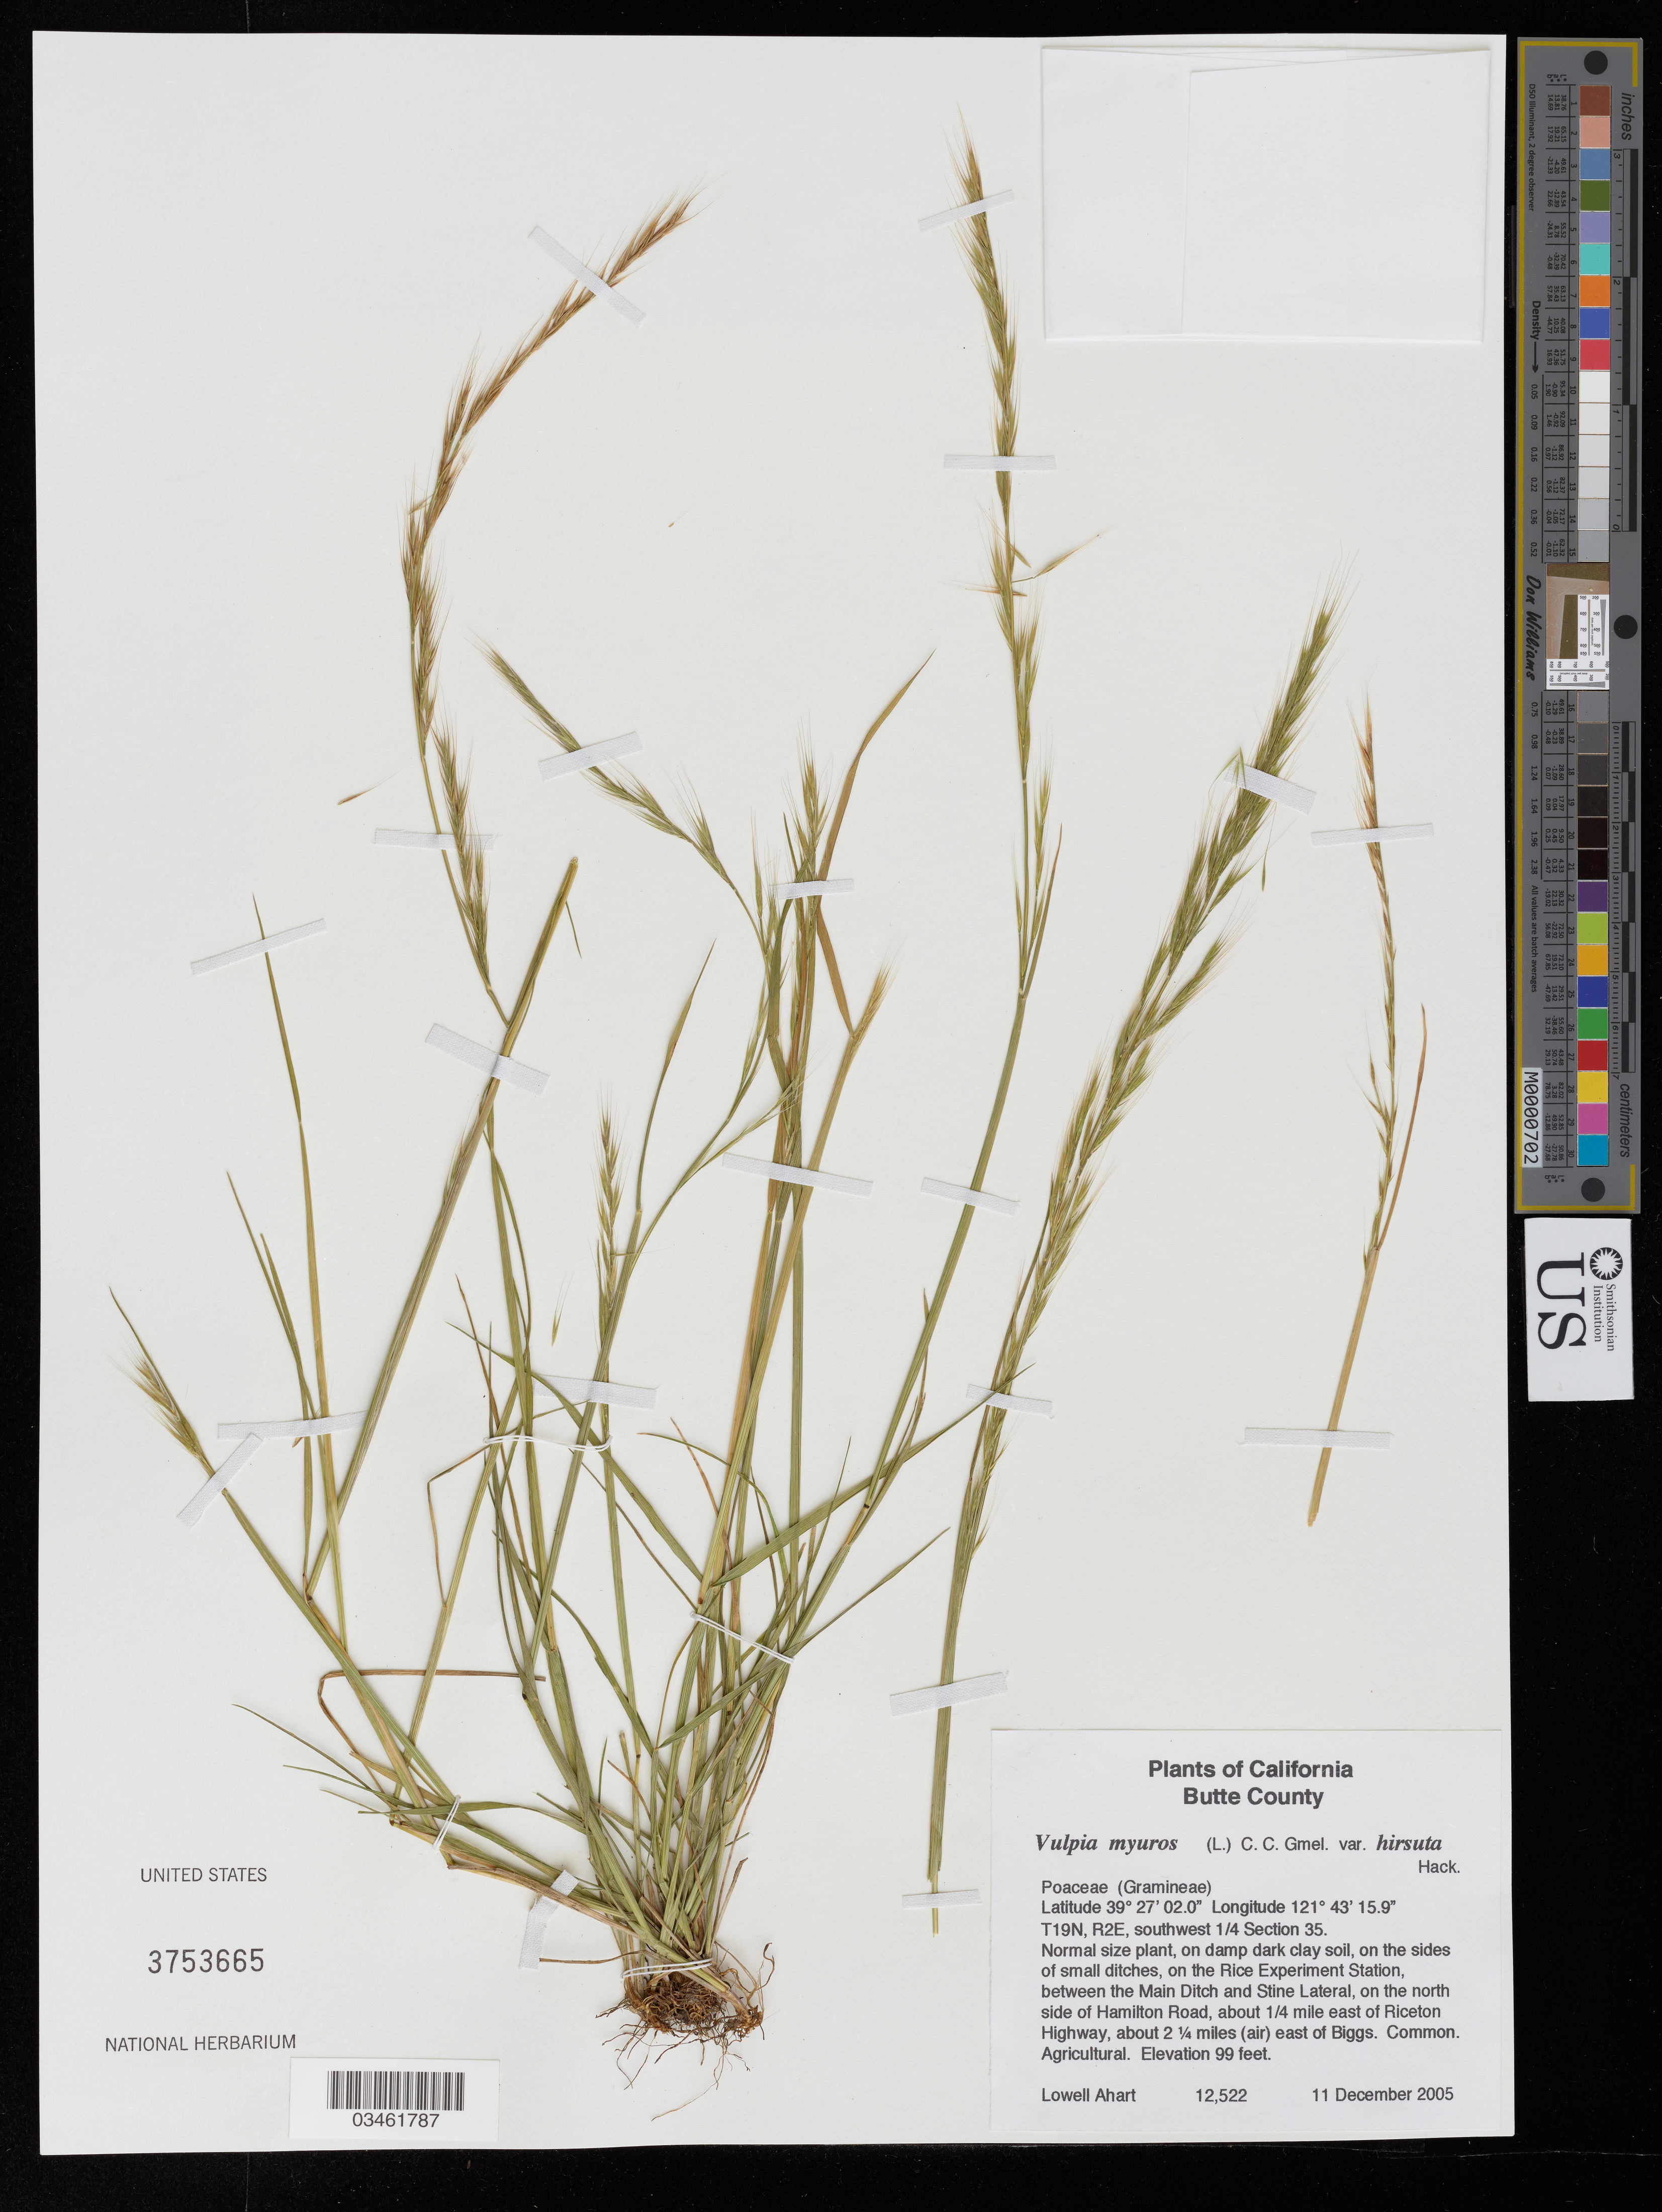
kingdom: Plantae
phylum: Tracheophyta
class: Liliopsida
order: Poales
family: Poaceae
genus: Vulpia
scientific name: Vulpia myuros var. hirsuta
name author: Hack.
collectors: L. Ahart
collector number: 12522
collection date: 2005-12-11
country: United States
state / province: California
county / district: Butte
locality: Butte County. T19N, R2E, southwest 1/4 Section 35. On the sides of small ditches, on the Rice Experiment Station, between the Main Ditch and Stine Lateral, on the north side of Hamilton Road, about 1/4 mile east of Riceton Highway, about 2¼ miles (air) east of Biggs.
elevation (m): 30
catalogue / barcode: US 3753665